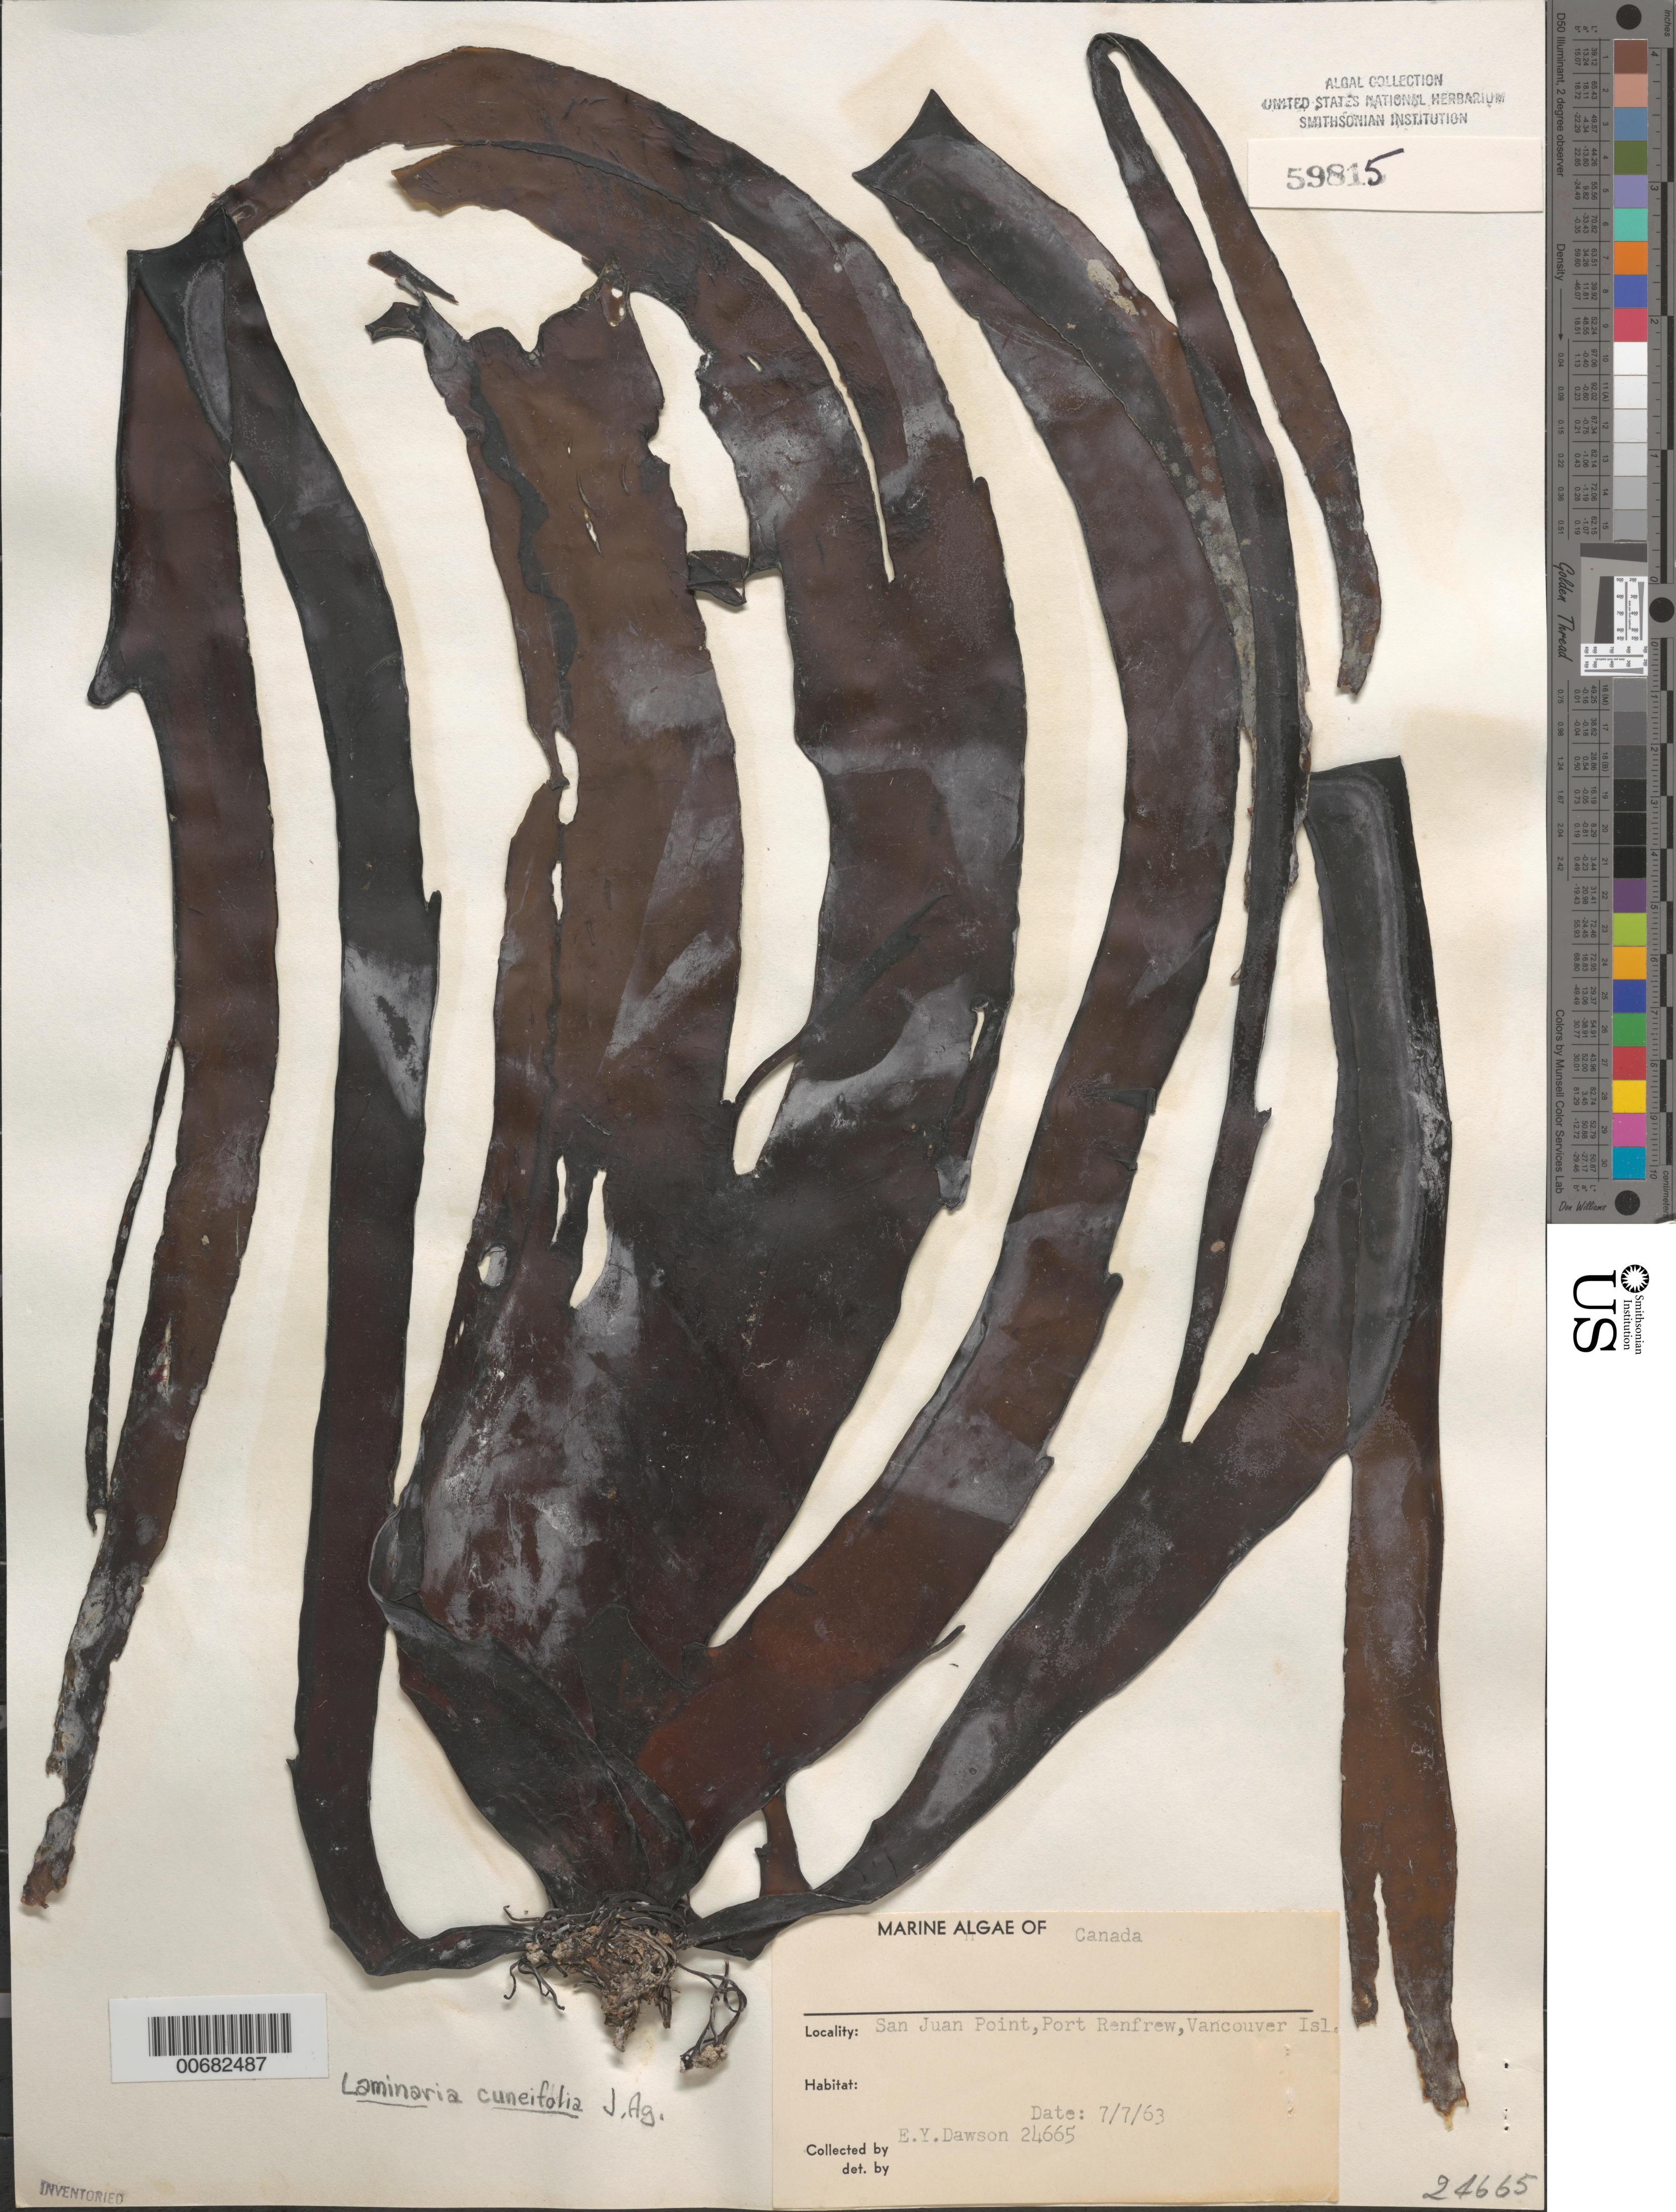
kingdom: Chromista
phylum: Ochrophyta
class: Phaeophyceae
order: Laminariales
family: Laminariaceae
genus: Saccharina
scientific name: Saccharina groenlandica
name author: (Rosenv.) C.E. Lane et al.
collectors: E. Y. Dawson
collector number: EYD 24665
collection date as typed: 07 Jul 1963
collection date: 1963-07-07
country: Canada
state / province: British Columbia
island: Vancouver Island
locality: San Juan Point, Port Renfrew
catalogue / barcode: US 59815